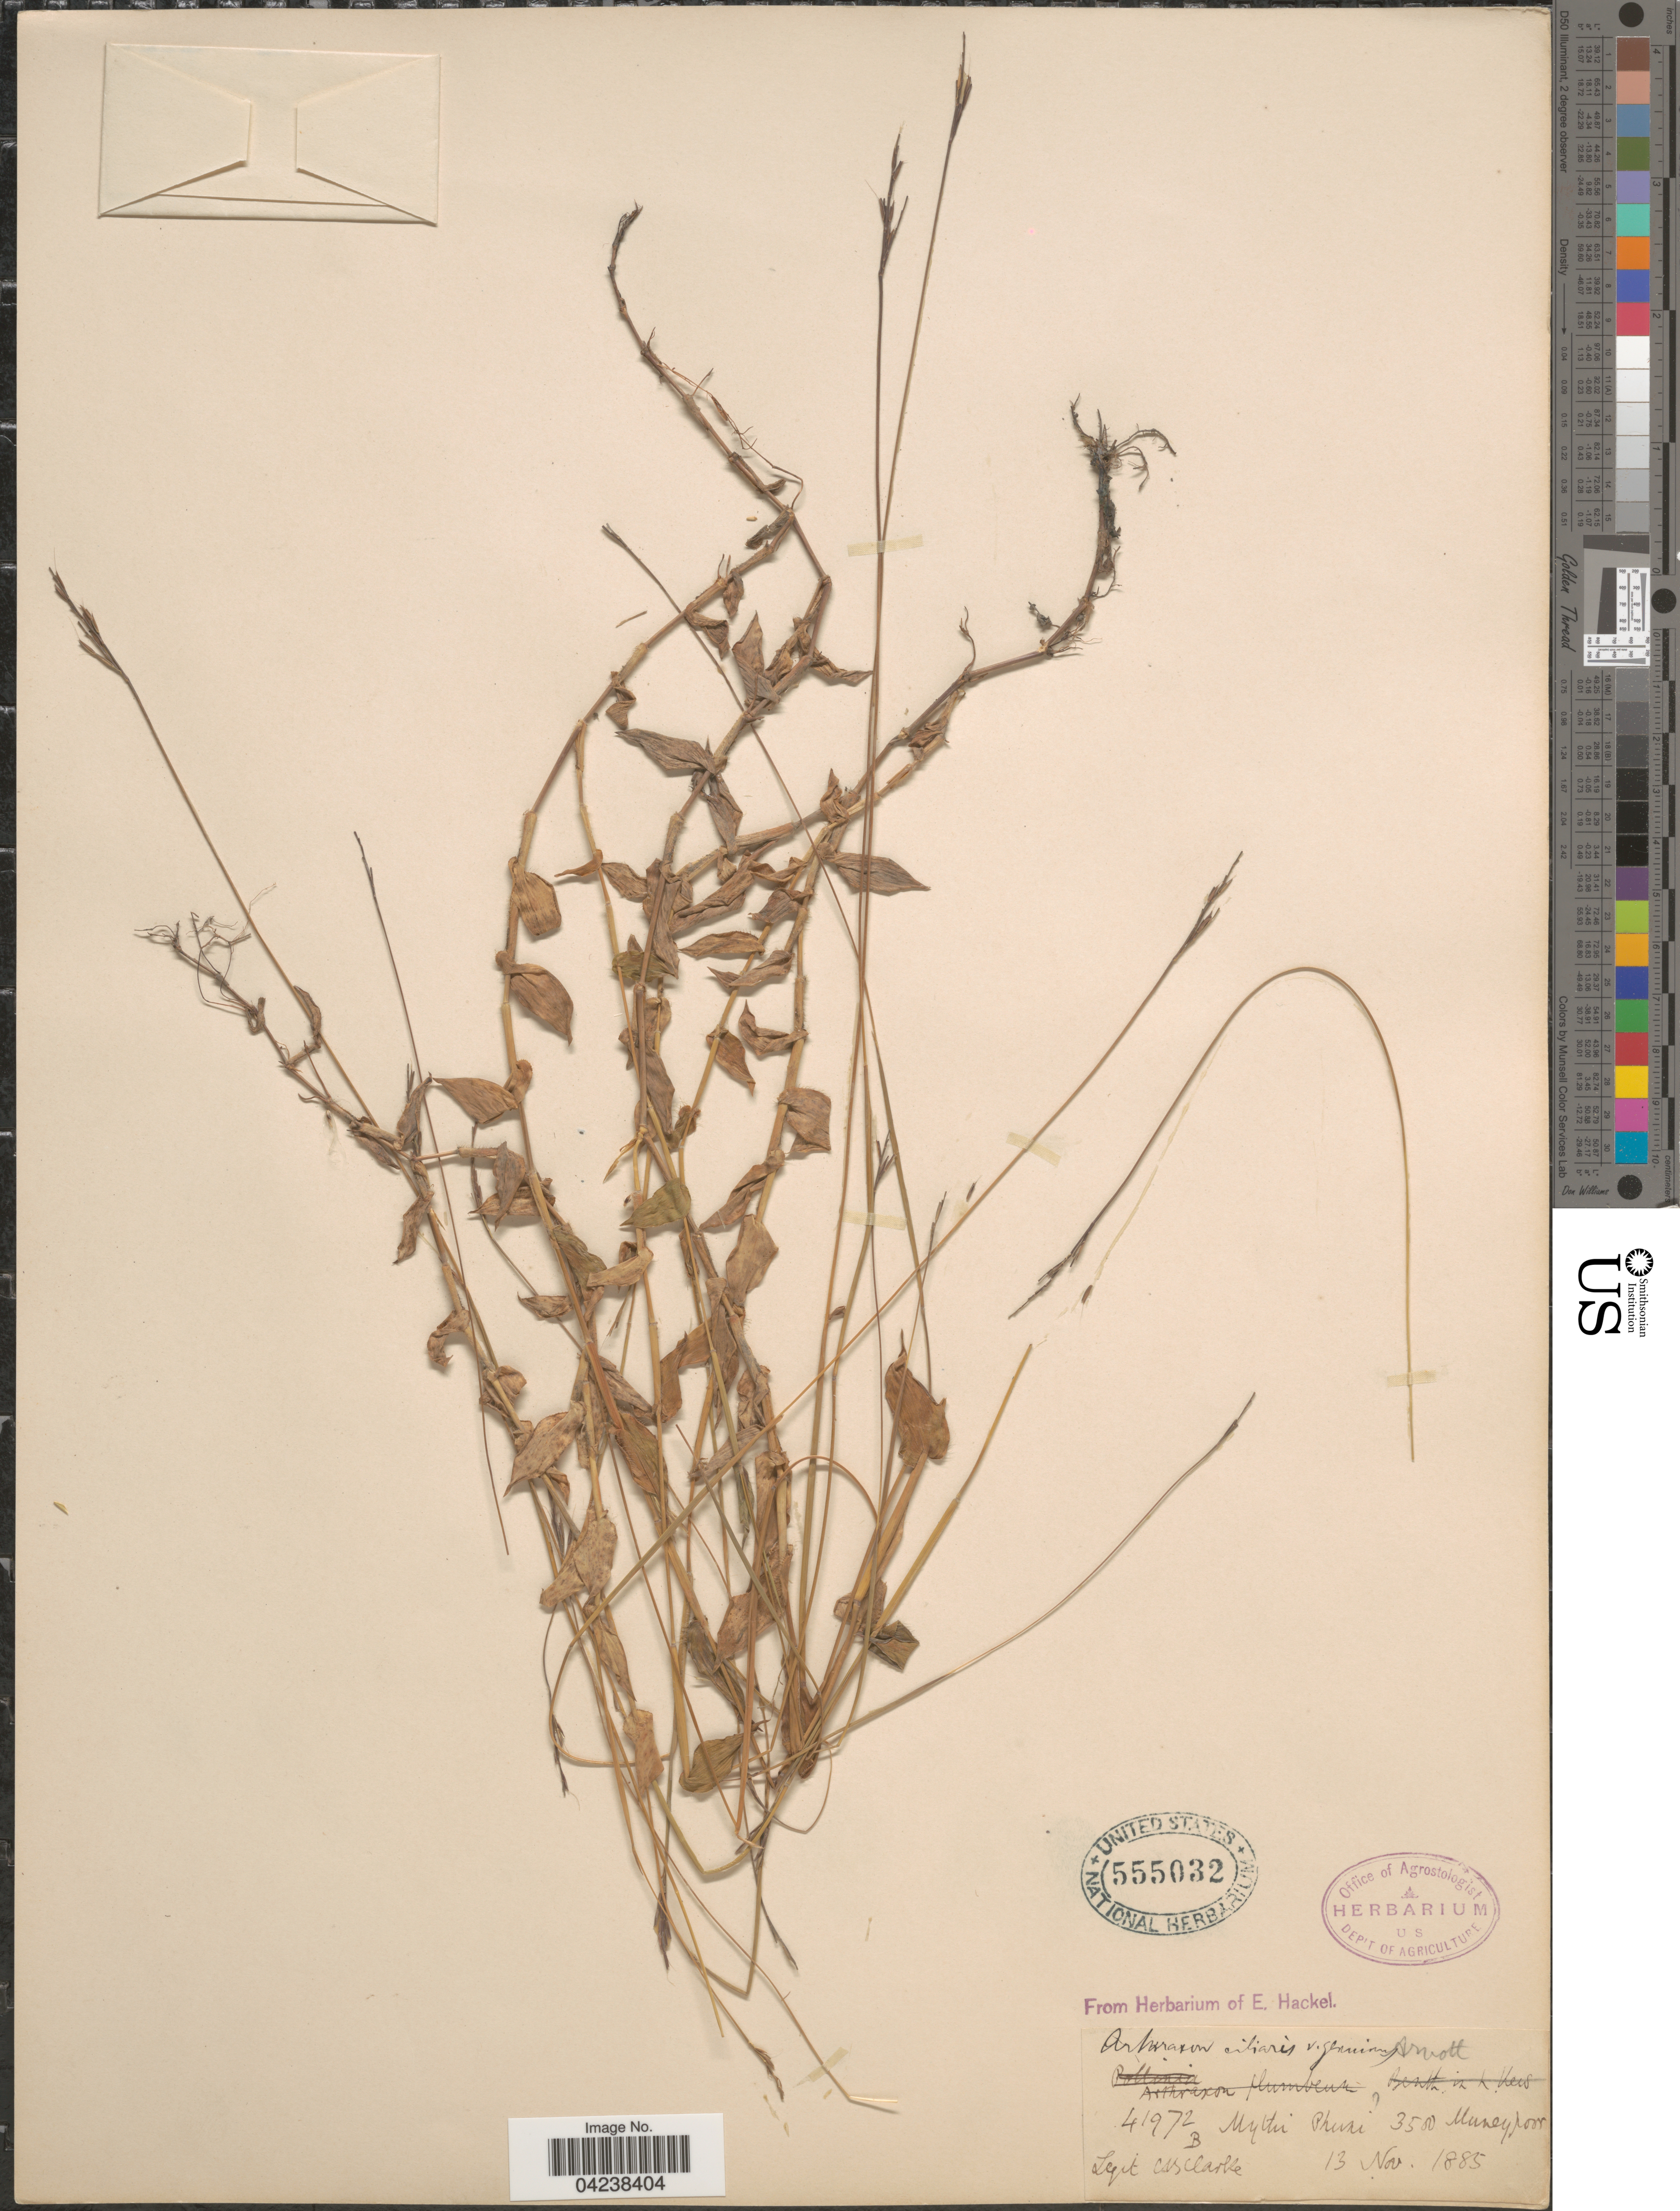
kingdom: Plantae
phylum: Tracheophyta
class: Liliopsida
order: Poales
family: Poaceae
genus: Arthraxon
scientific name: Arthraxon hispidus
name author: (Thunb.) Makino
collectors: C. B. Clarke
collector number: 41972B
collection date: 1885-11-13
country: India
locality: Mythi Phuni, Muneypoor.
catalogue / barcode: US 555032